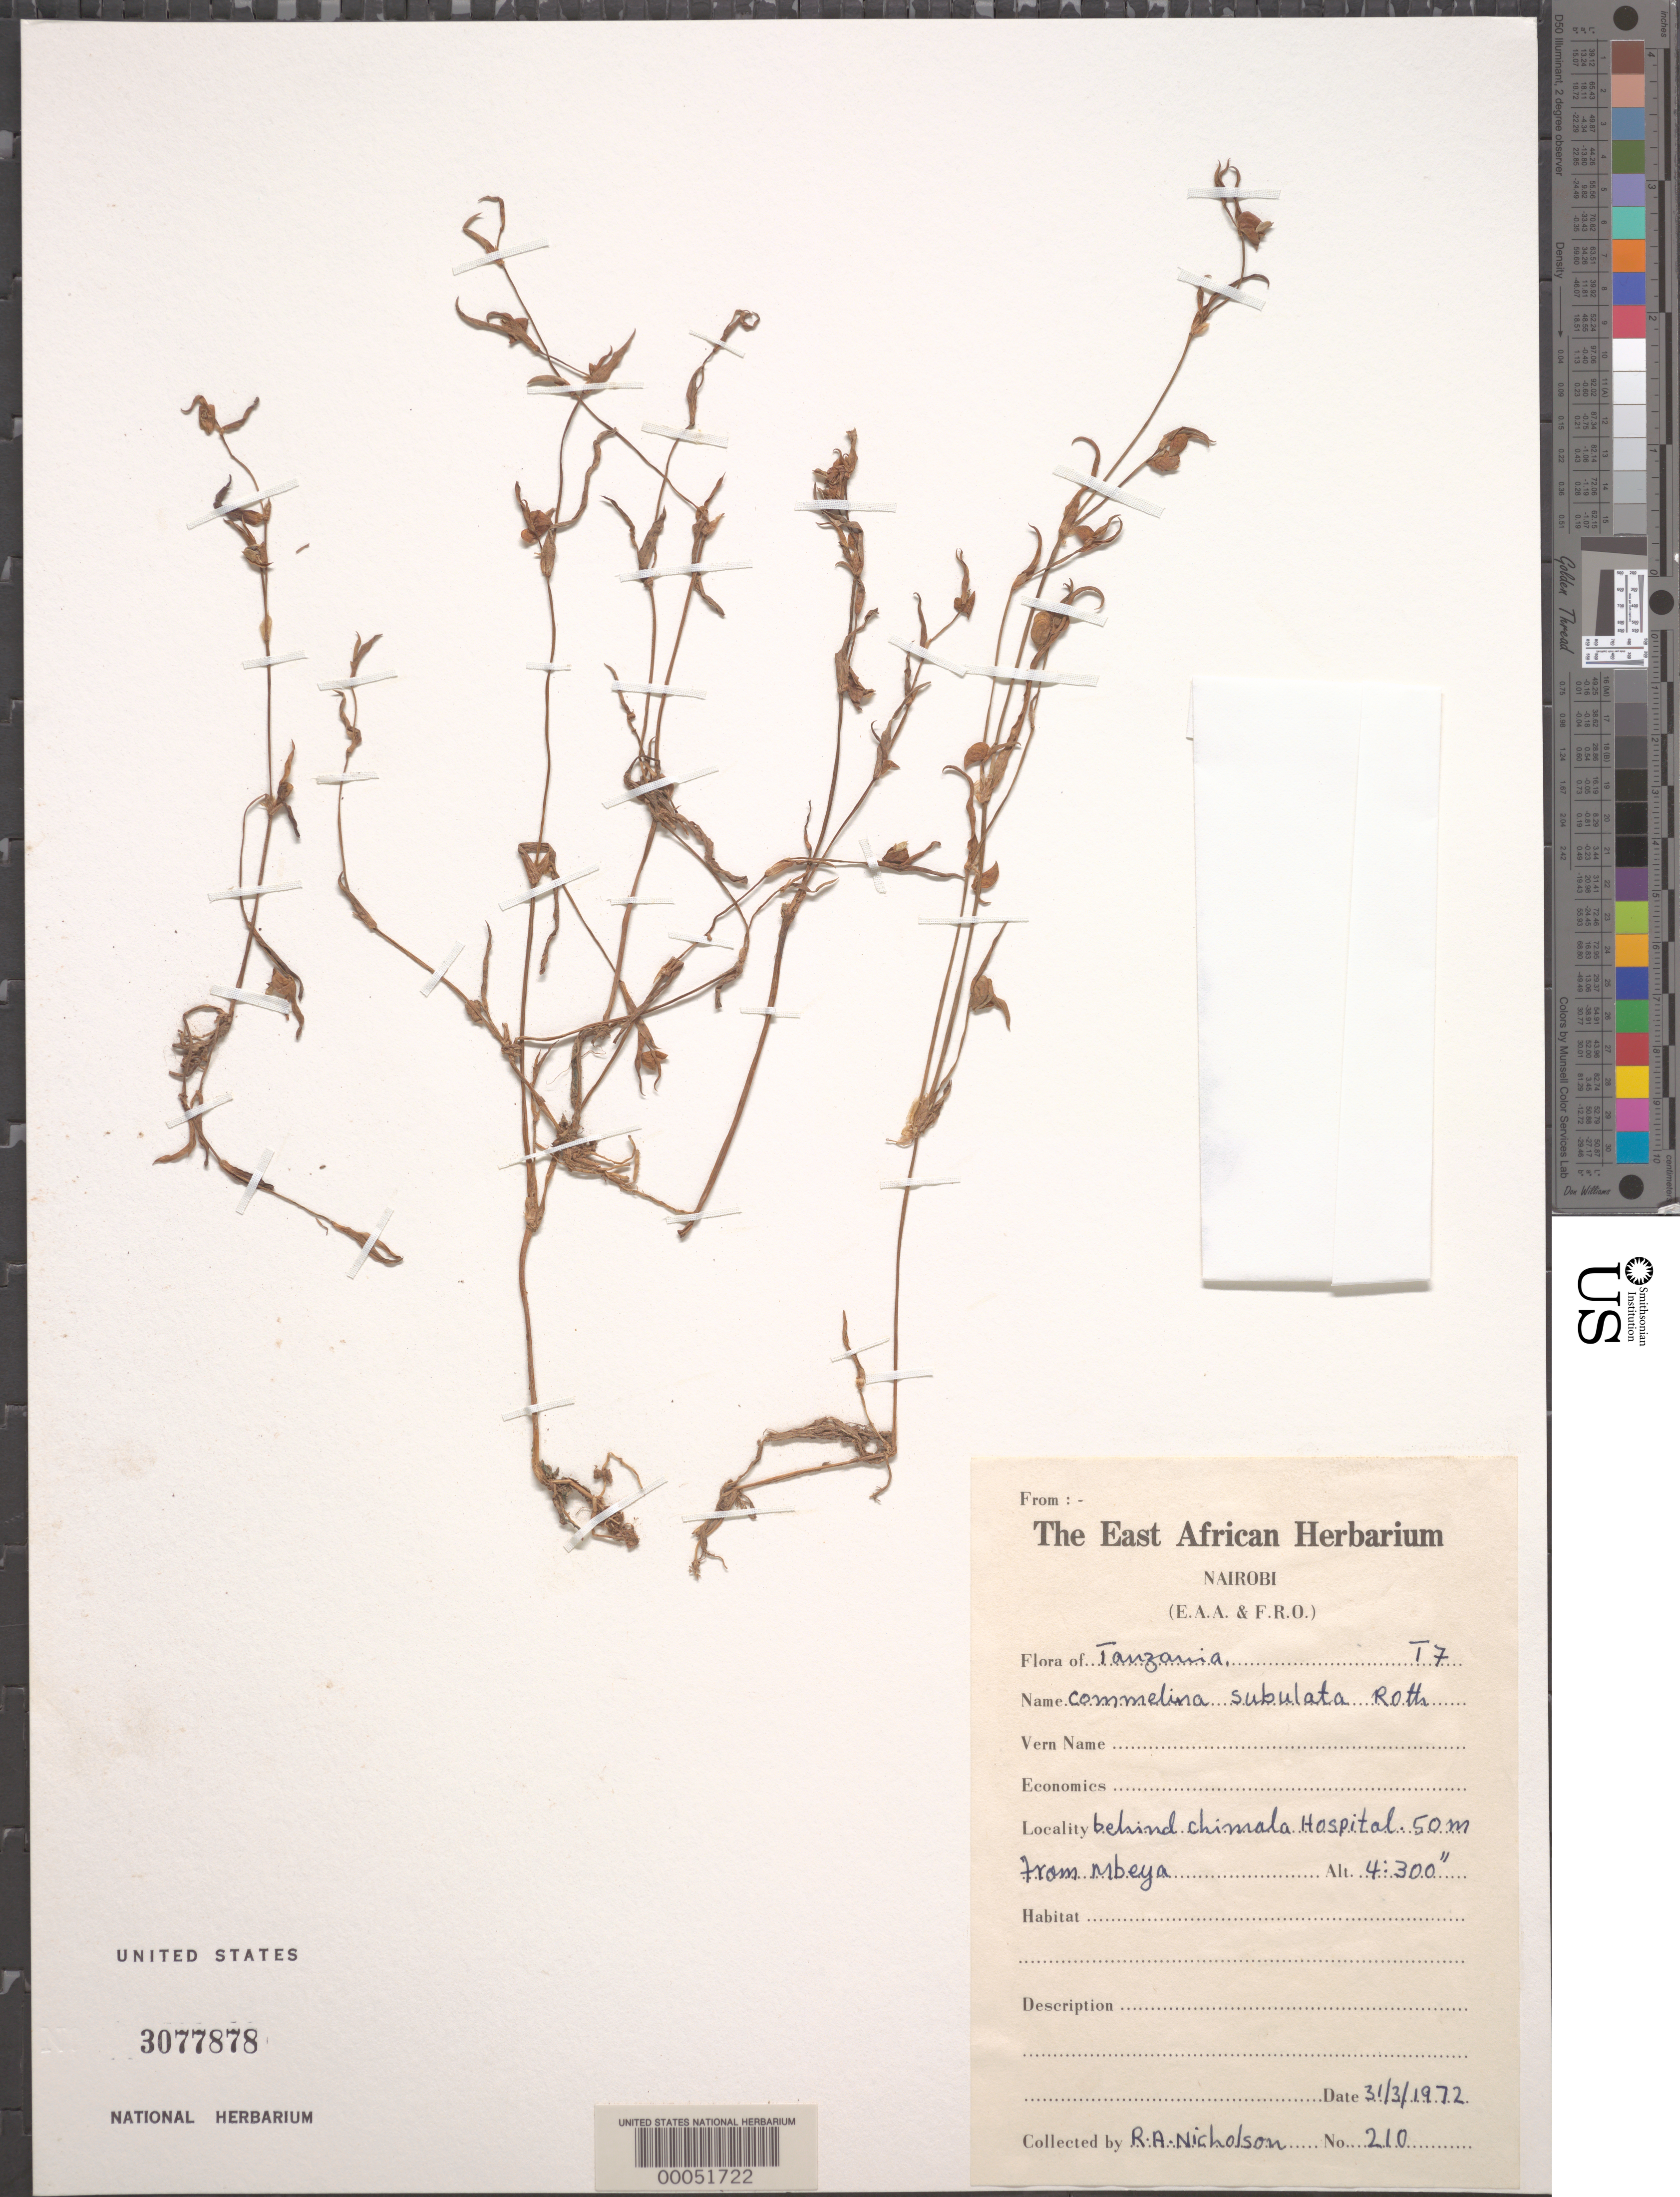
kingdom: Plantae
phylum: Tracheophyta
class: Liliopsida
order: Commelinales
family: Commelinaceae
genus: Commelina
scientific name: Commelina subulata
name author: Roth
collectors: R. Nicholson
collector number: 210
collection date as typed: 31 Mar 1972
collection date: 1972-03-31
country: Tanzania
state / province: Mbeya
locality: Behind chimala hospital, 50 mi. from mbeya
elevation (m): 1311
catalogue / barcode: US 3077878